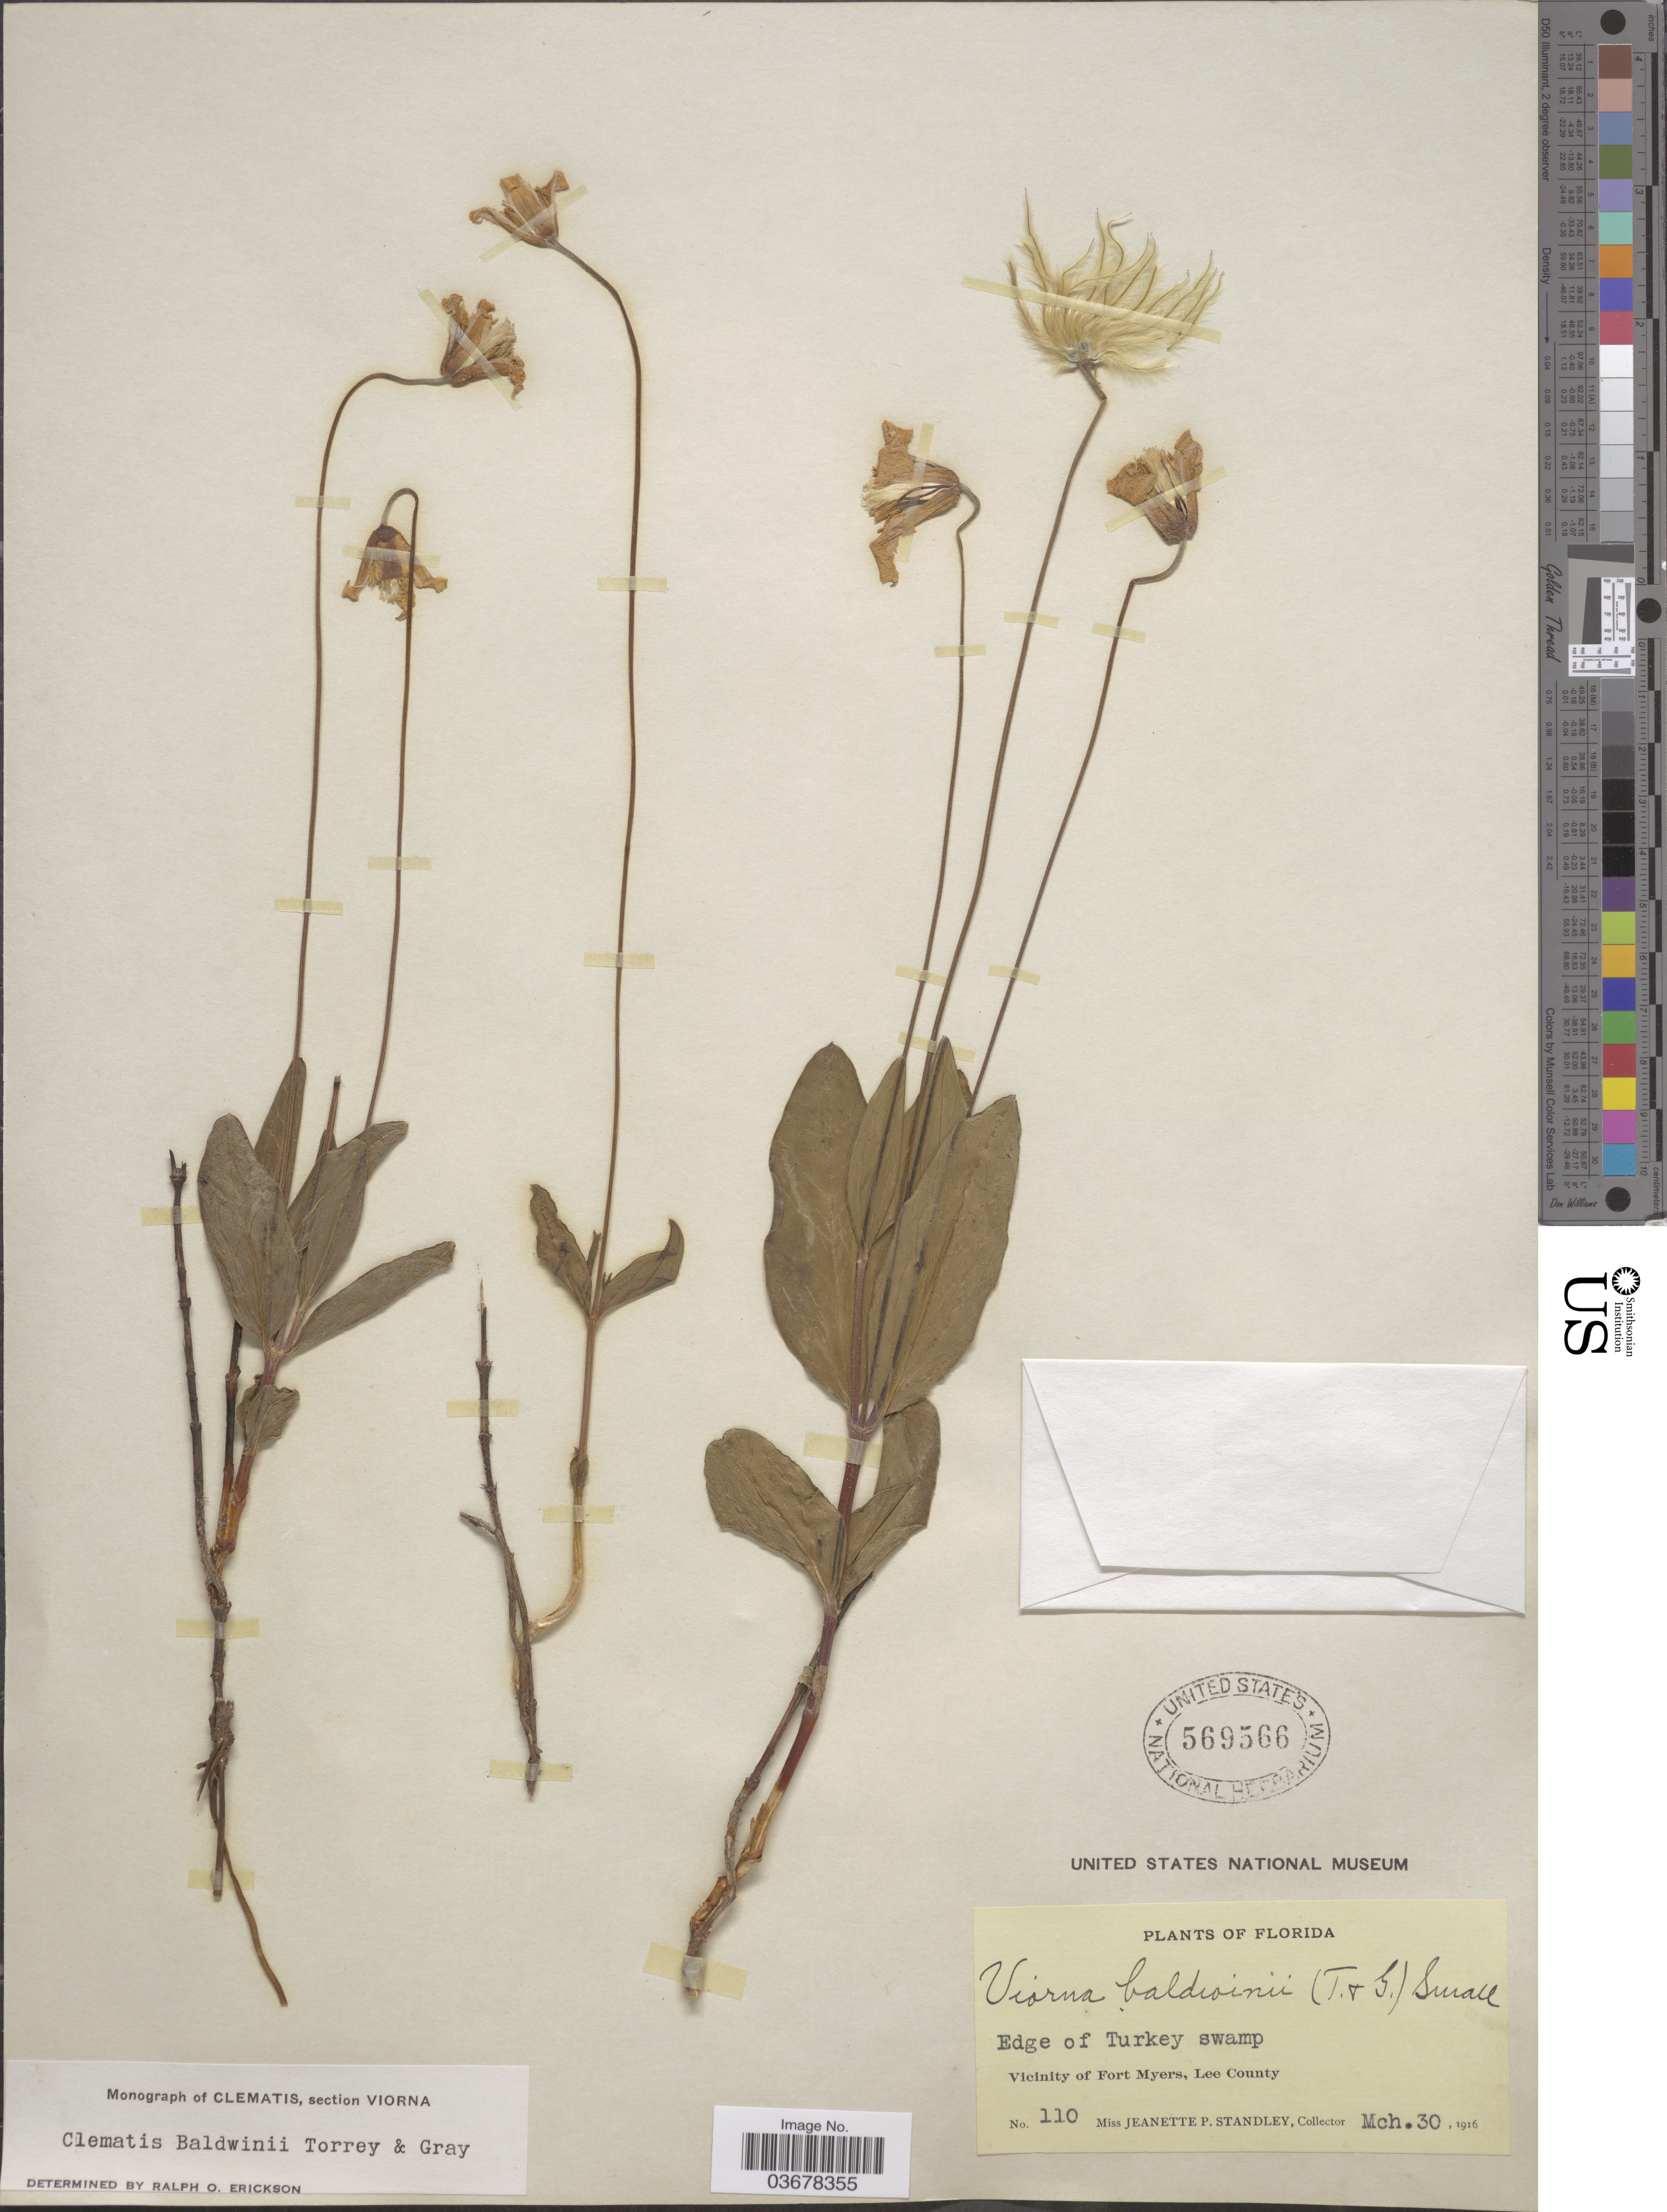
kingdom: Plantae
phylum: Tracheophyta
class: Magnoliopsida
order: Ranunculales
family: Ranunculaceae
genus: Clematis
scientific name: Clematis viorna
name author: L.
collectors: J. P. Standley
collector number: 110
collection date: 1916-03-30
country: United States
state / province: Florida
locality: Edge of Turkey swamp. Vicinity of Fort Myers, Lee County.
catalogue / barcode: US 569566